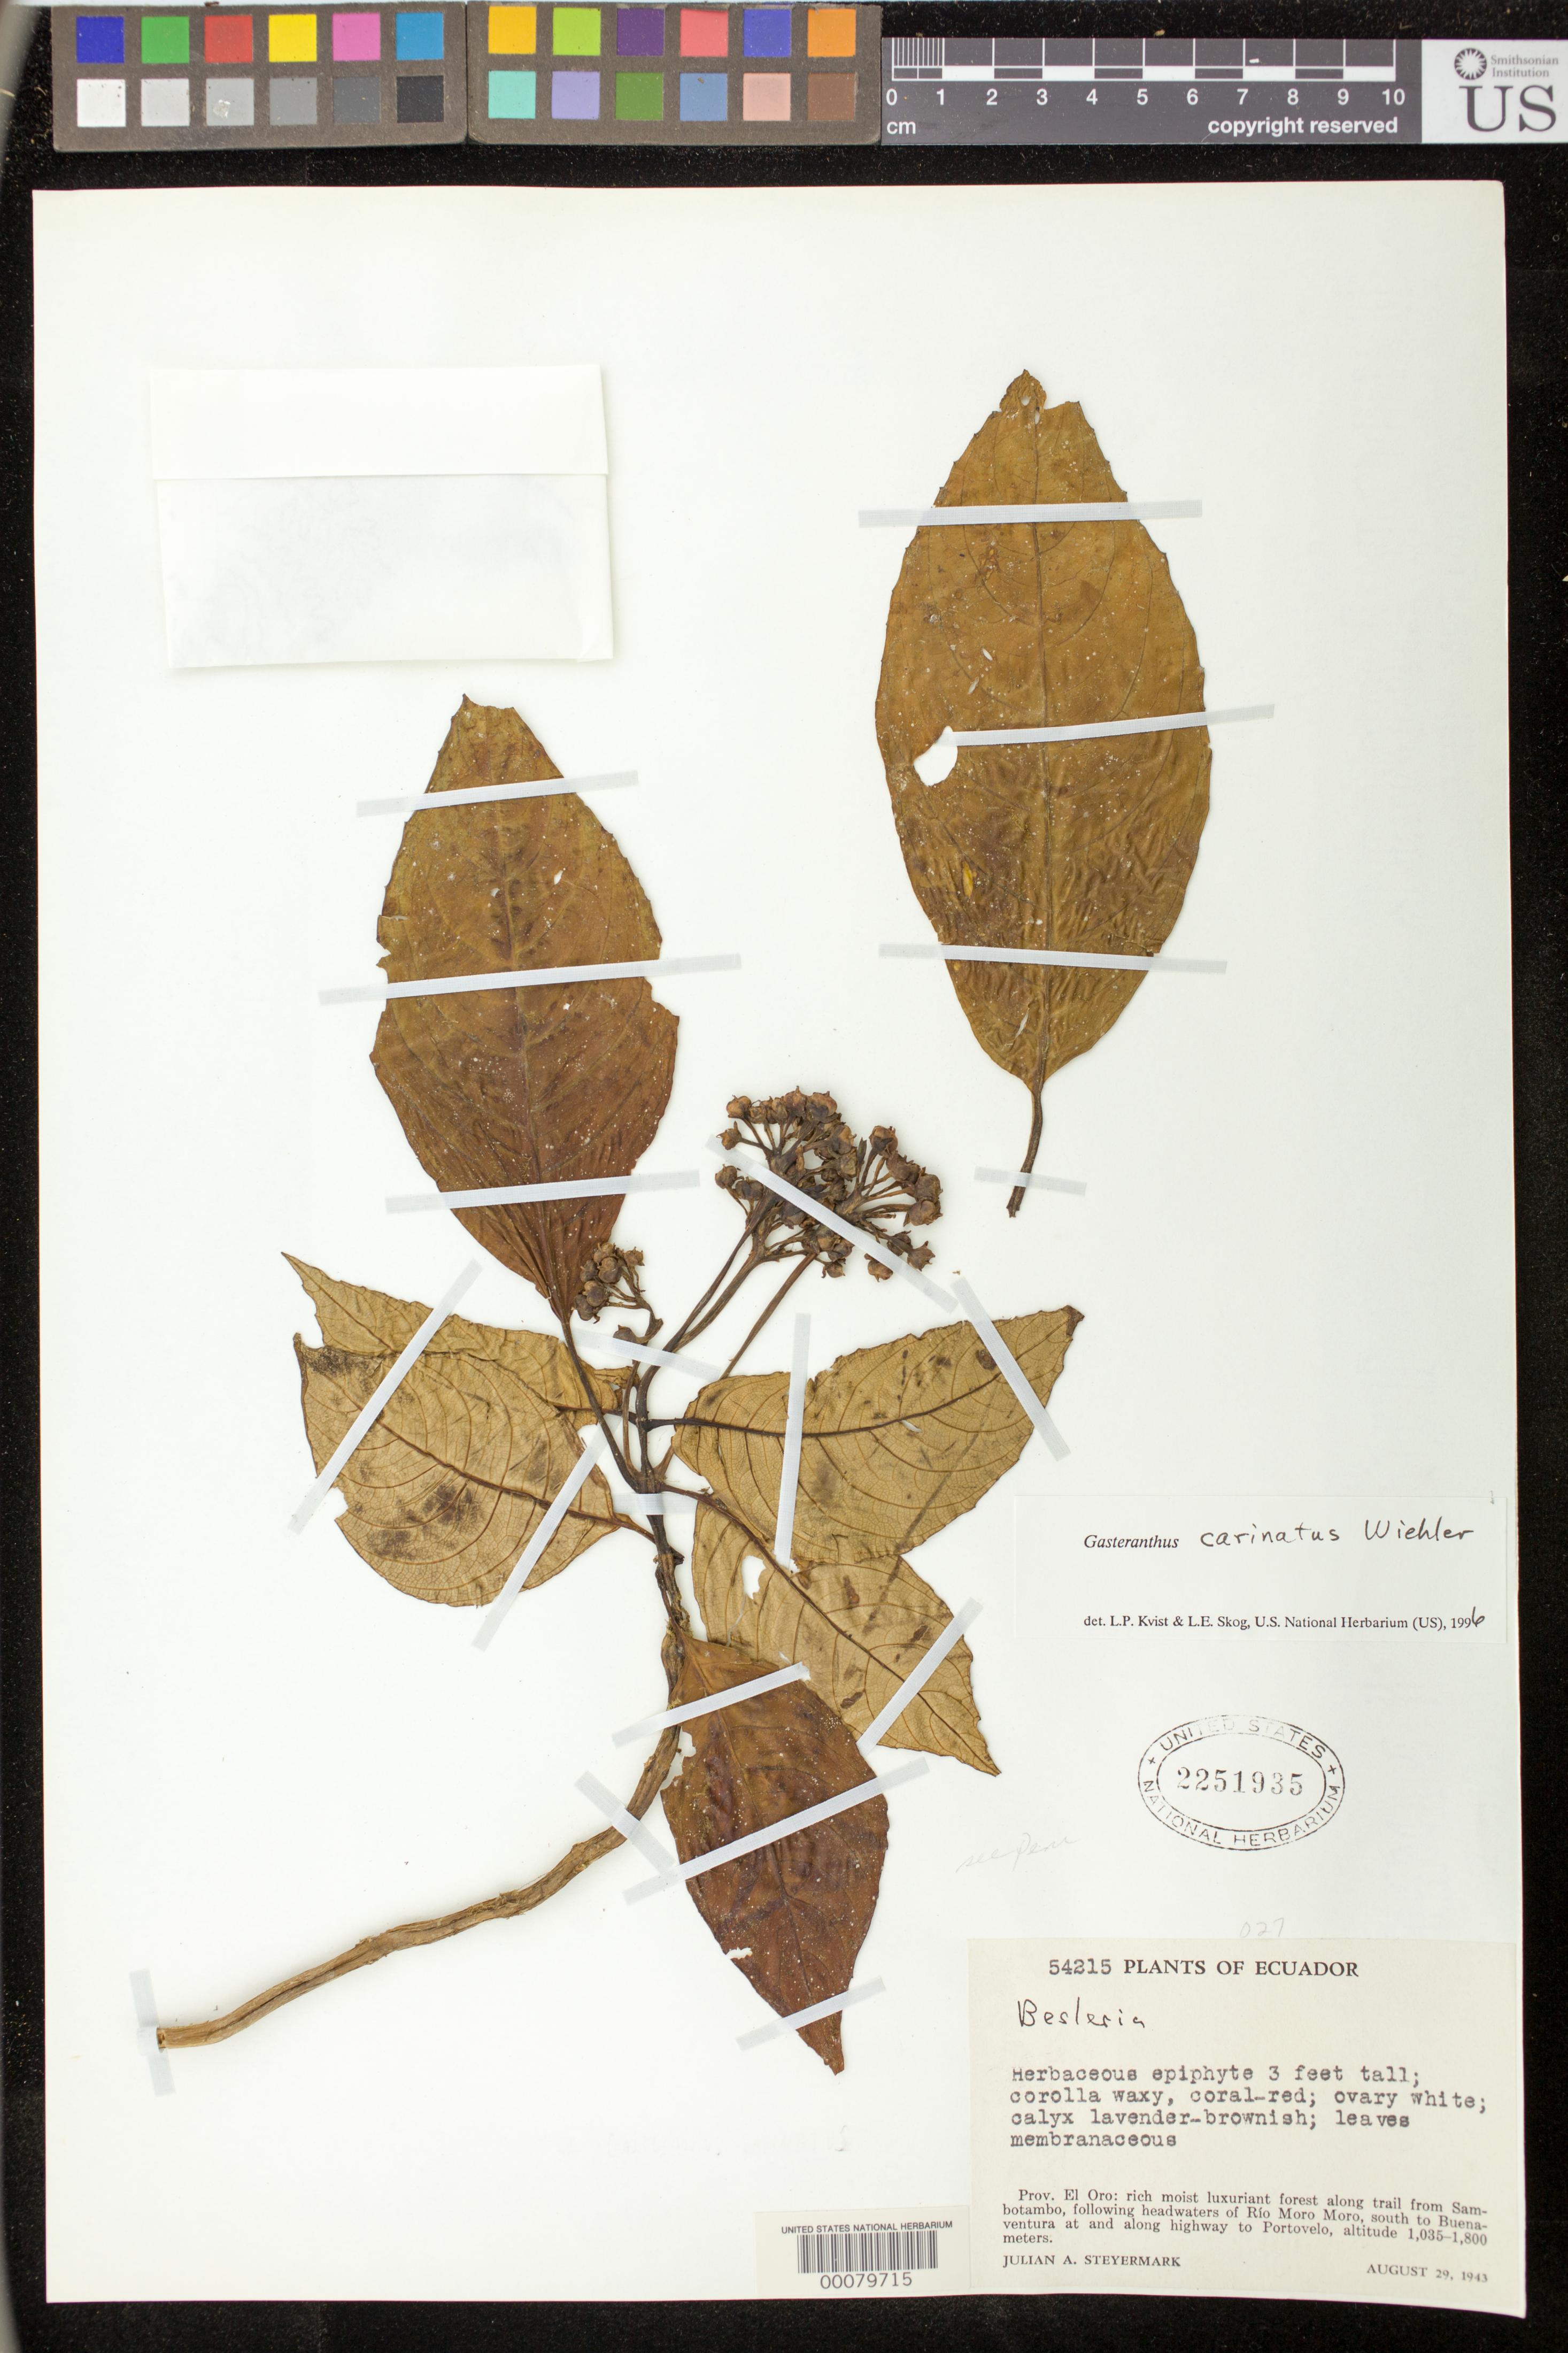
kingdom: Plantae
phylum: Tracheophyta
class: Magnoliopsida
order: Lamiales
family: Gesneriaceae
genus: Gasteranthus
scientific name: Gasteranthus carinatus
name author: Wiehler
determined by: Skog, Laurence E.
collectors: J. Steyermark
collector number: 54215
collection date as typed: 29 Aug 1943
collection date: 1943-08-29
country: Ecuador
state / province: El Oro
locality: Along trail from Sambotambo, following headwaters of Río Moro Moro, south to Buenaventura at and along highway to Portovelo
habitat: Rich moist luxuriant forest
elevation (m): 1035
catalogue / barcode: US 2251935